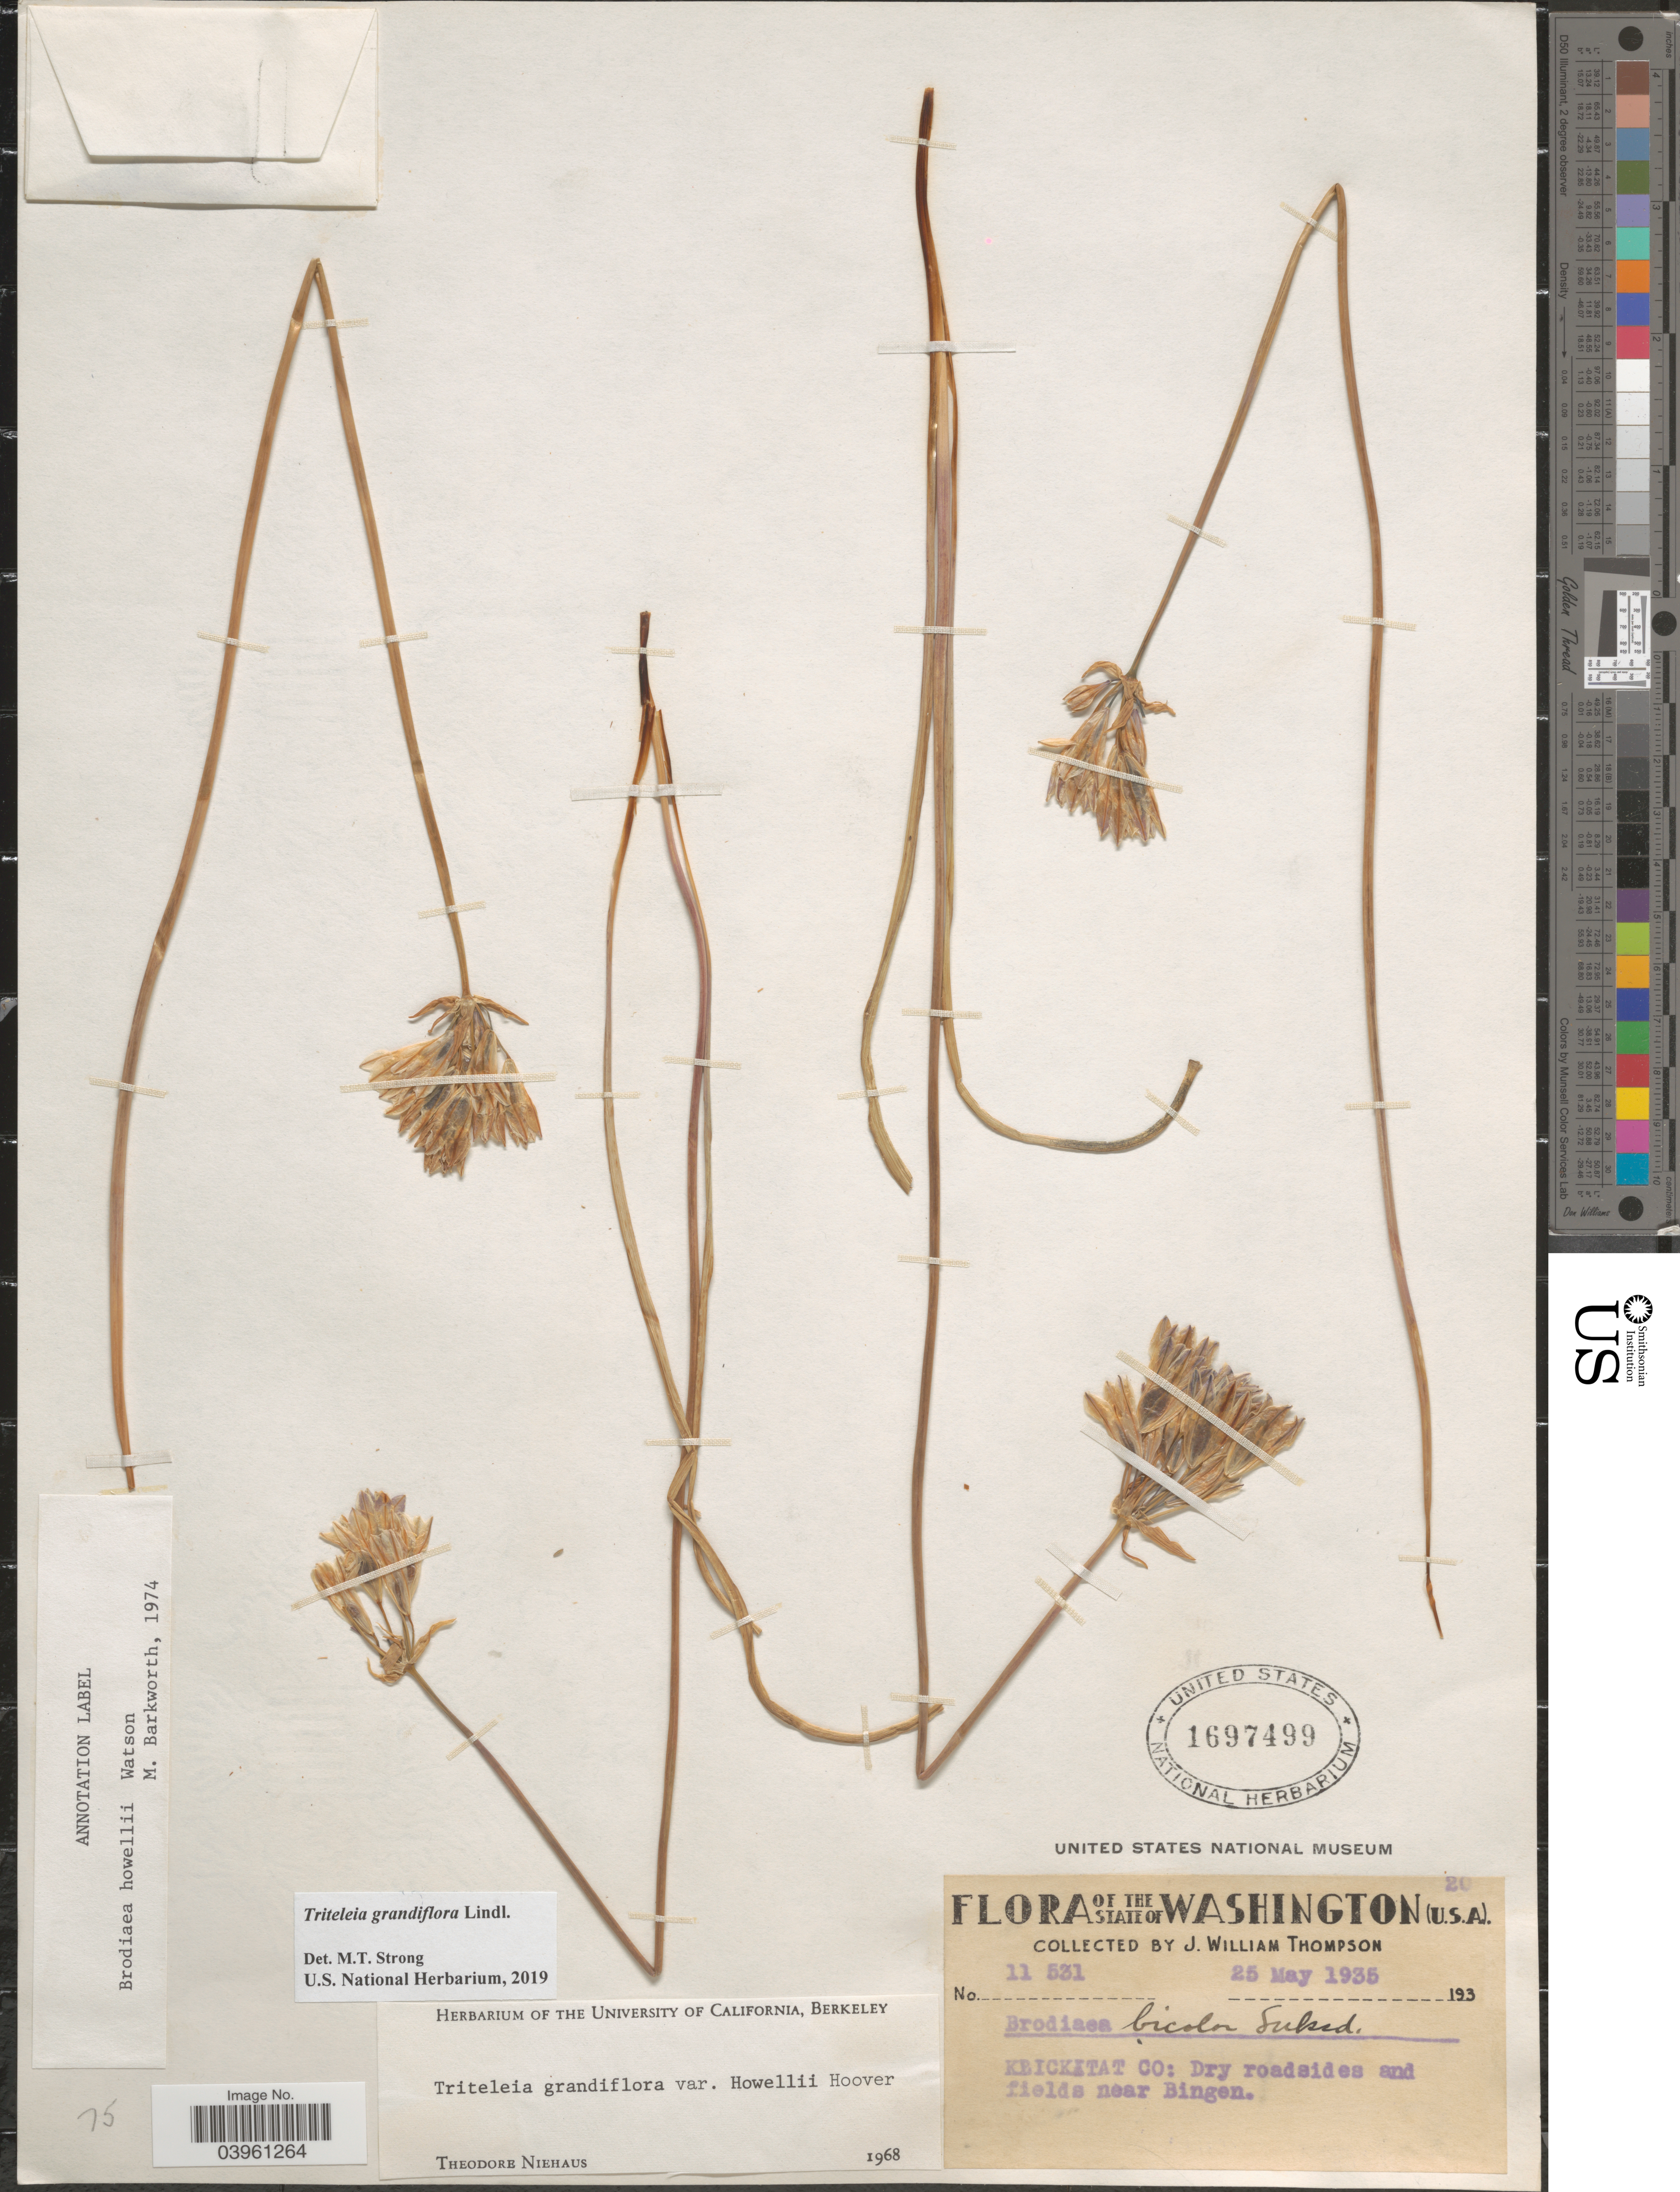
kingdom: Plantae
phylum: Tracheophyta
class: Liliopsida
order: Asparagales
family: Asparagaceae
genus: Triteleia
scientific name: Triteleia grandiflora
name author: Lindl.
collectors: J. W. Thompson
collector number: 11531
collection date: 1935-05-25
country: United States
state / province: Washington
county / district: Klickitat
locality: Klickitat Co: near Bingen.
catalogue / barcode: US 1697499